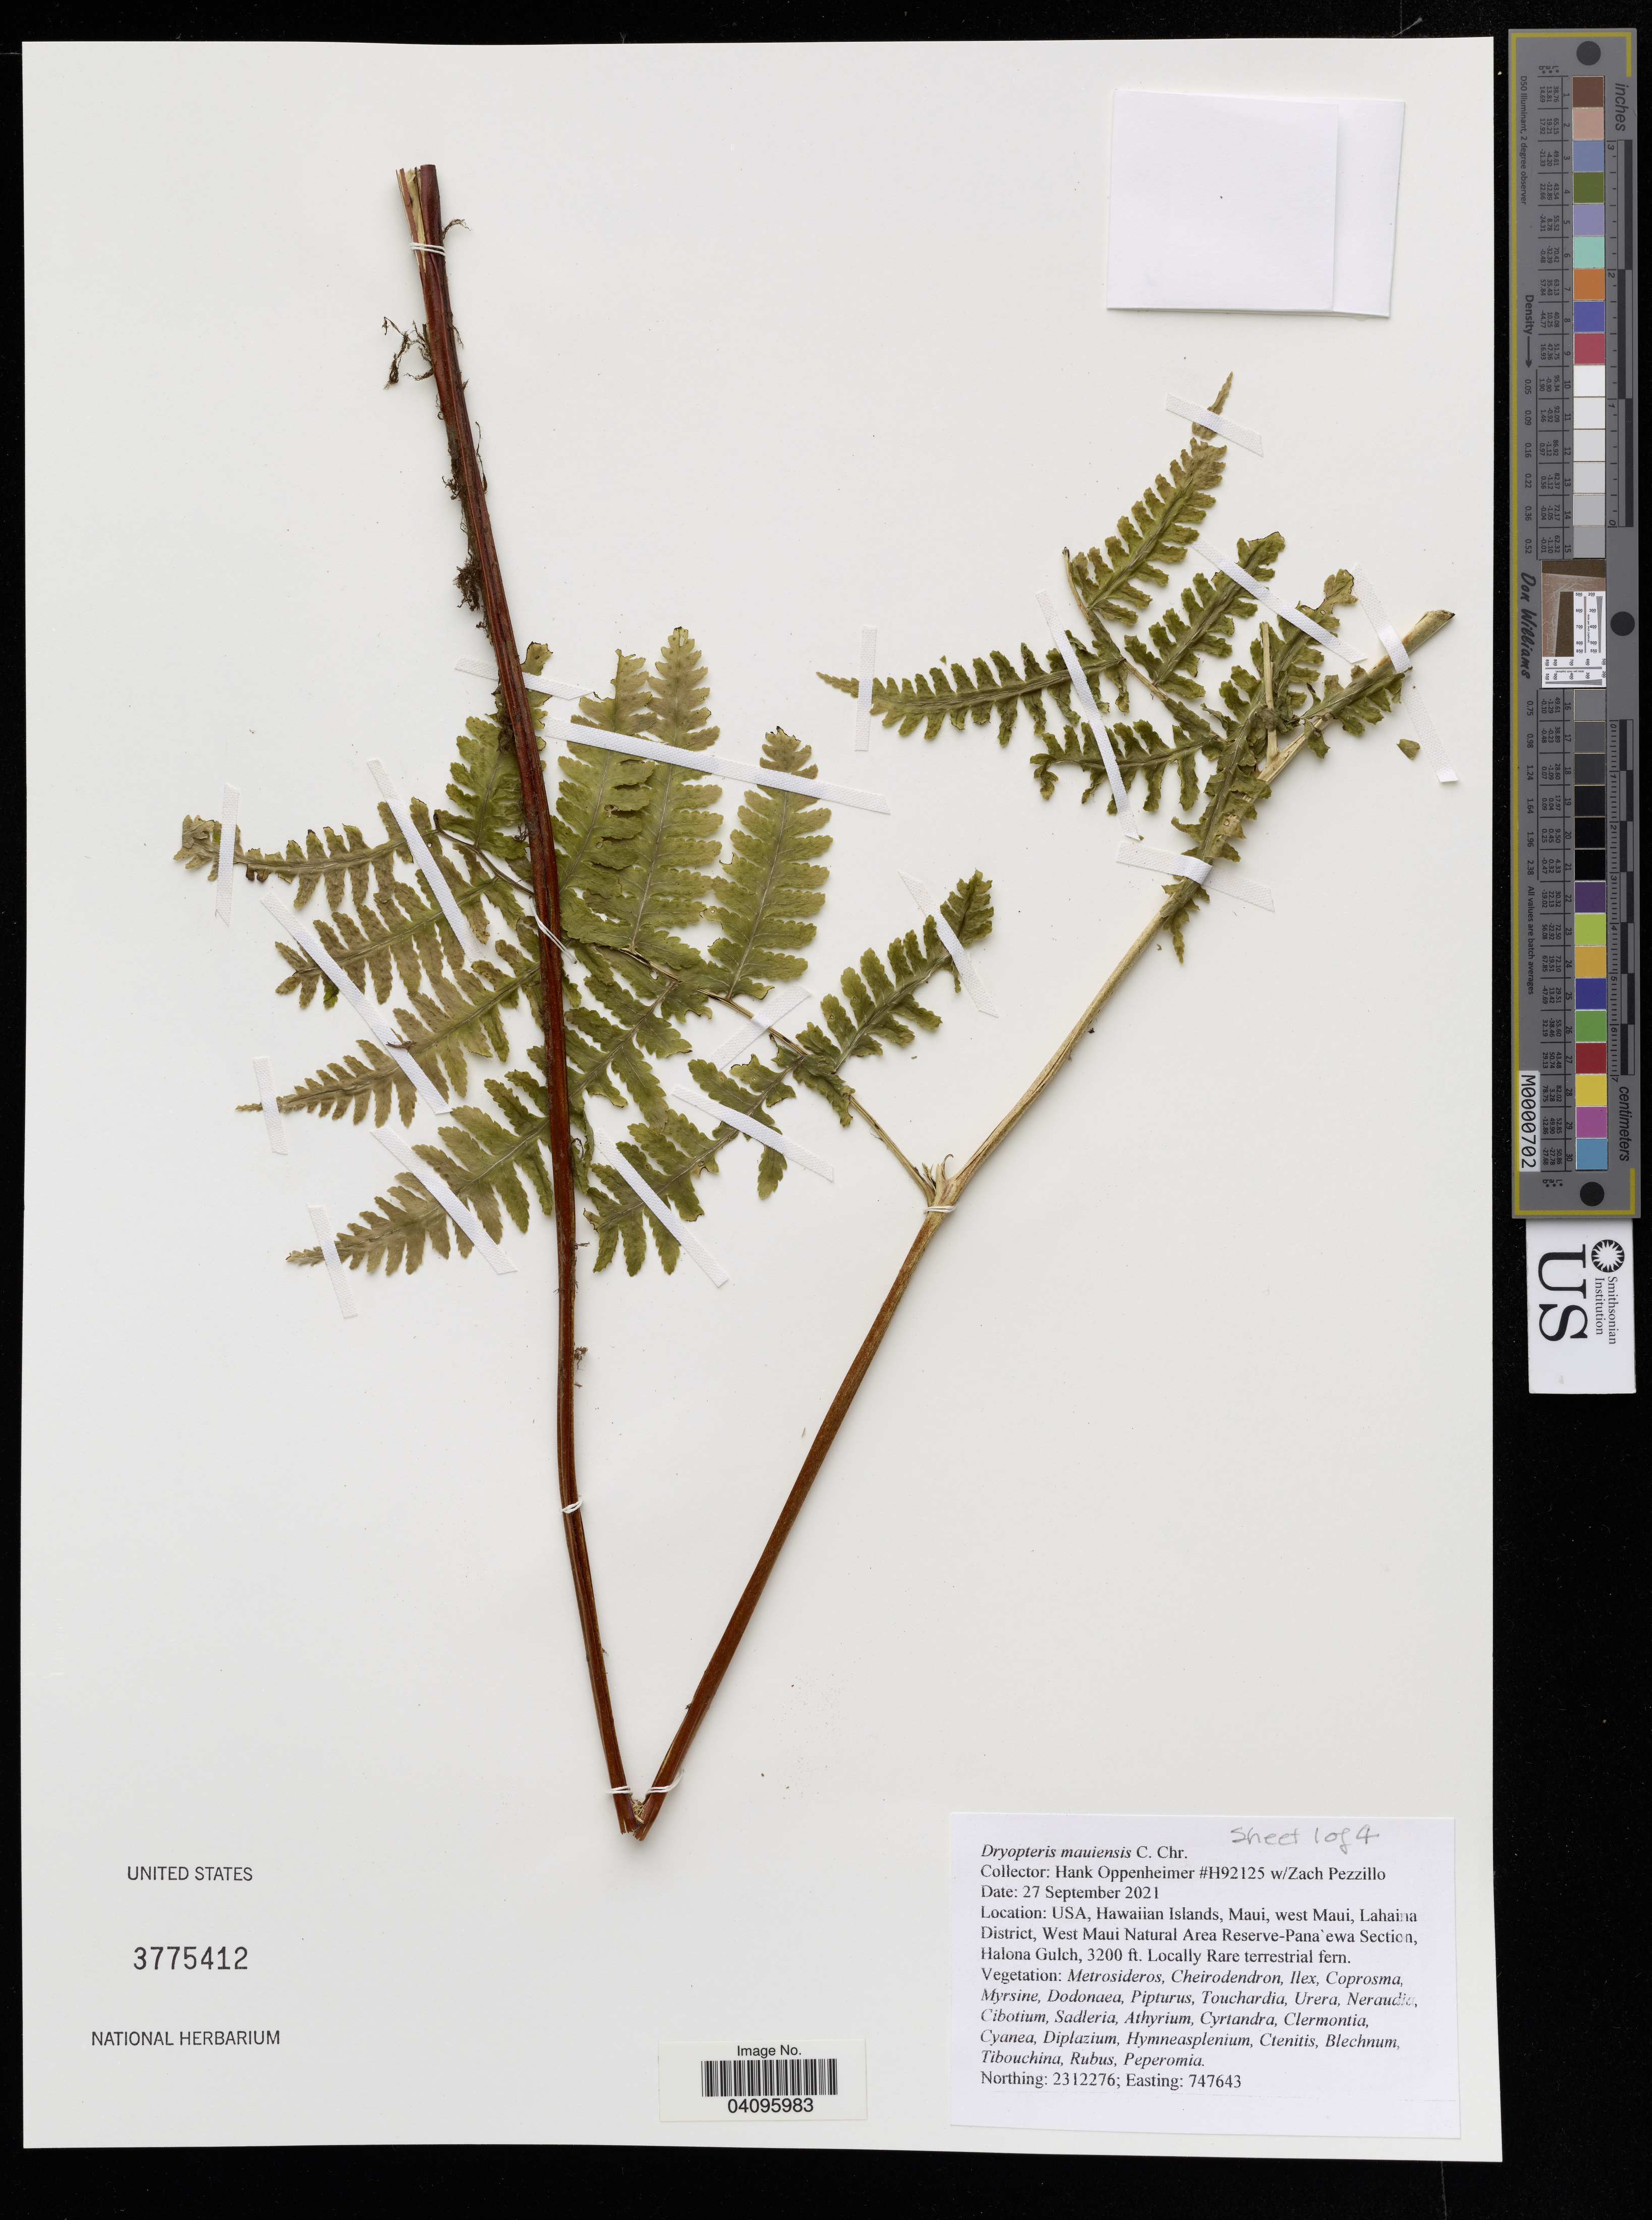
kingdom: Plantae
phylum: Tracheophyta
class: Polypodiopsida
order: Polypodiales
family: Dryopteridaceae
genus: Dryopteris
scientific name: Dryopteris mauiensis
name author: C. Chr.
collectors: H. Oppenheimer & Z. Pezzillo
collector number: H92125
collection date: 2021-09-27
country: United States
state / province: Hawaii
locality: Maui, west Maui, Lahaina District, West Maui Natural Area Reserve-Pana'ewa Section, Halona Gulch.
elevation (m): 975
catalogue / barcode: US 3775412